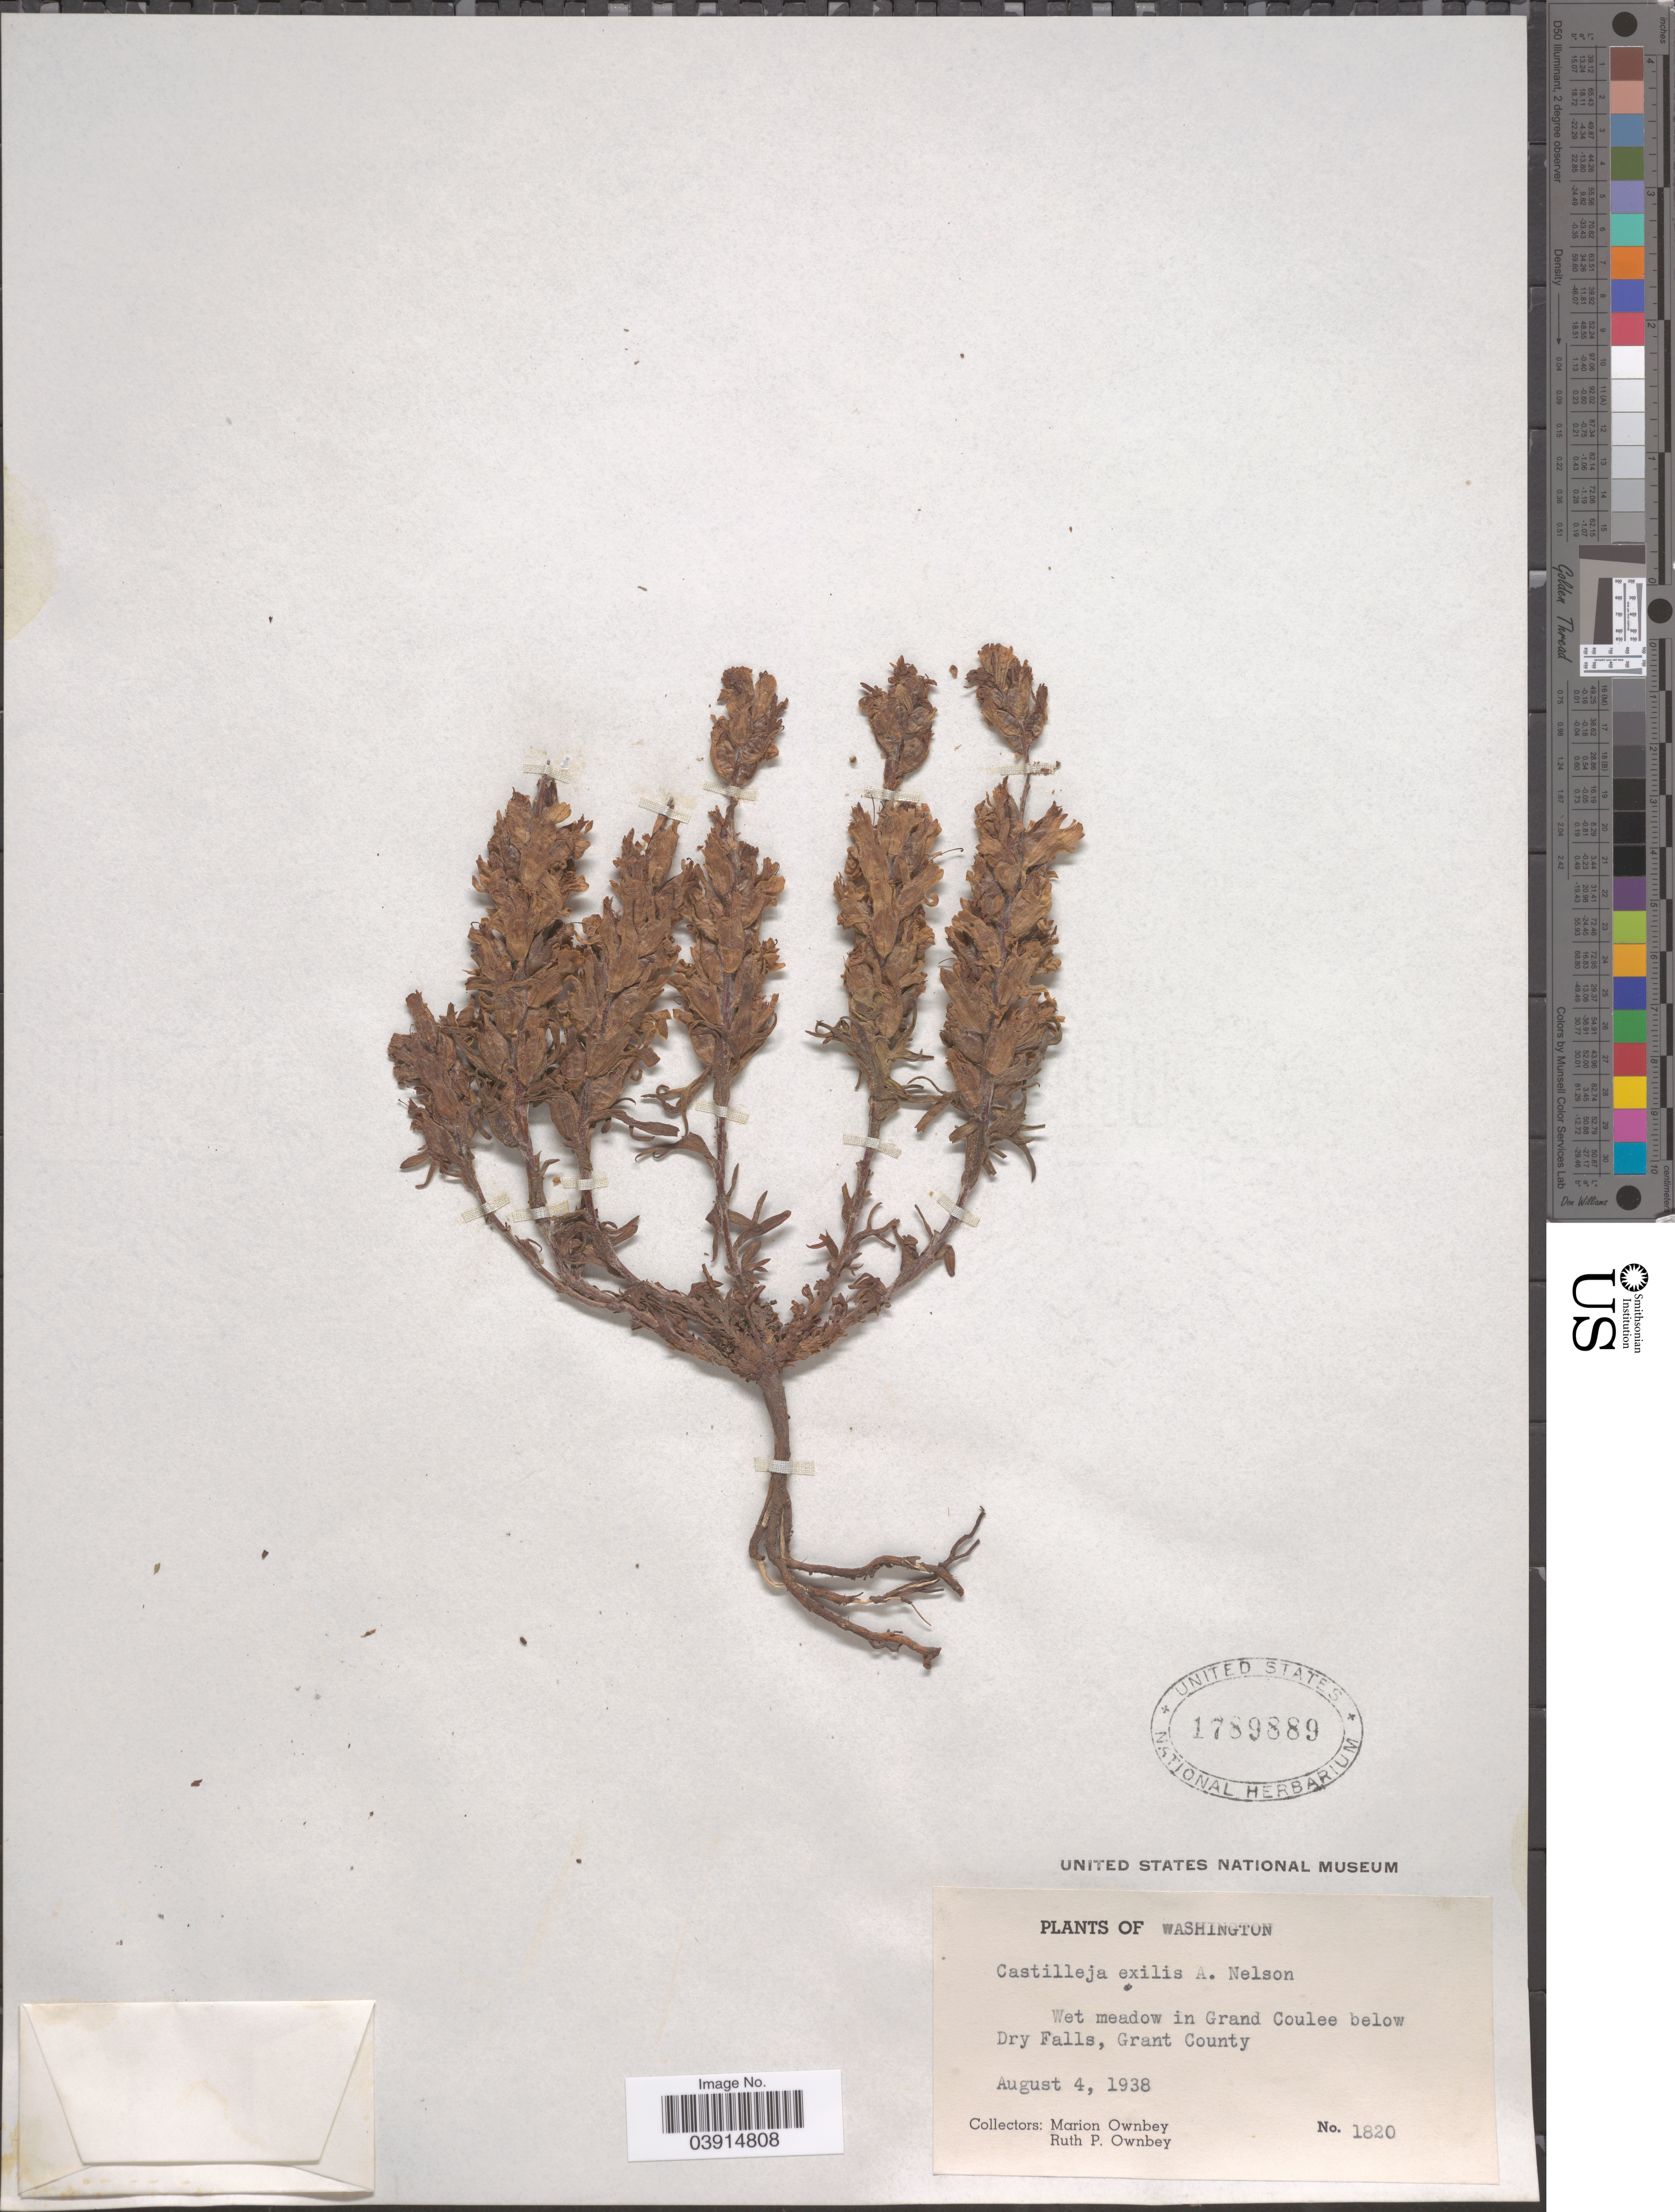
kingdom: Plantae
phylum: Tracheophyta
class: Magnoliopsida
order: Lamiales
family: Orobanchaceae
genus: Castilleja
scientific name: Castilleja sp.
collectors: M. Ownbey & R. Ownbey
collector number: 1820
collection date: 1938-08-04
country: United States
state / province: Washington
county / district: Grant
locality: Wet meadow in Grand Coulee below Dry Falls, Grant County.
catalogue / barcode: US 1789889